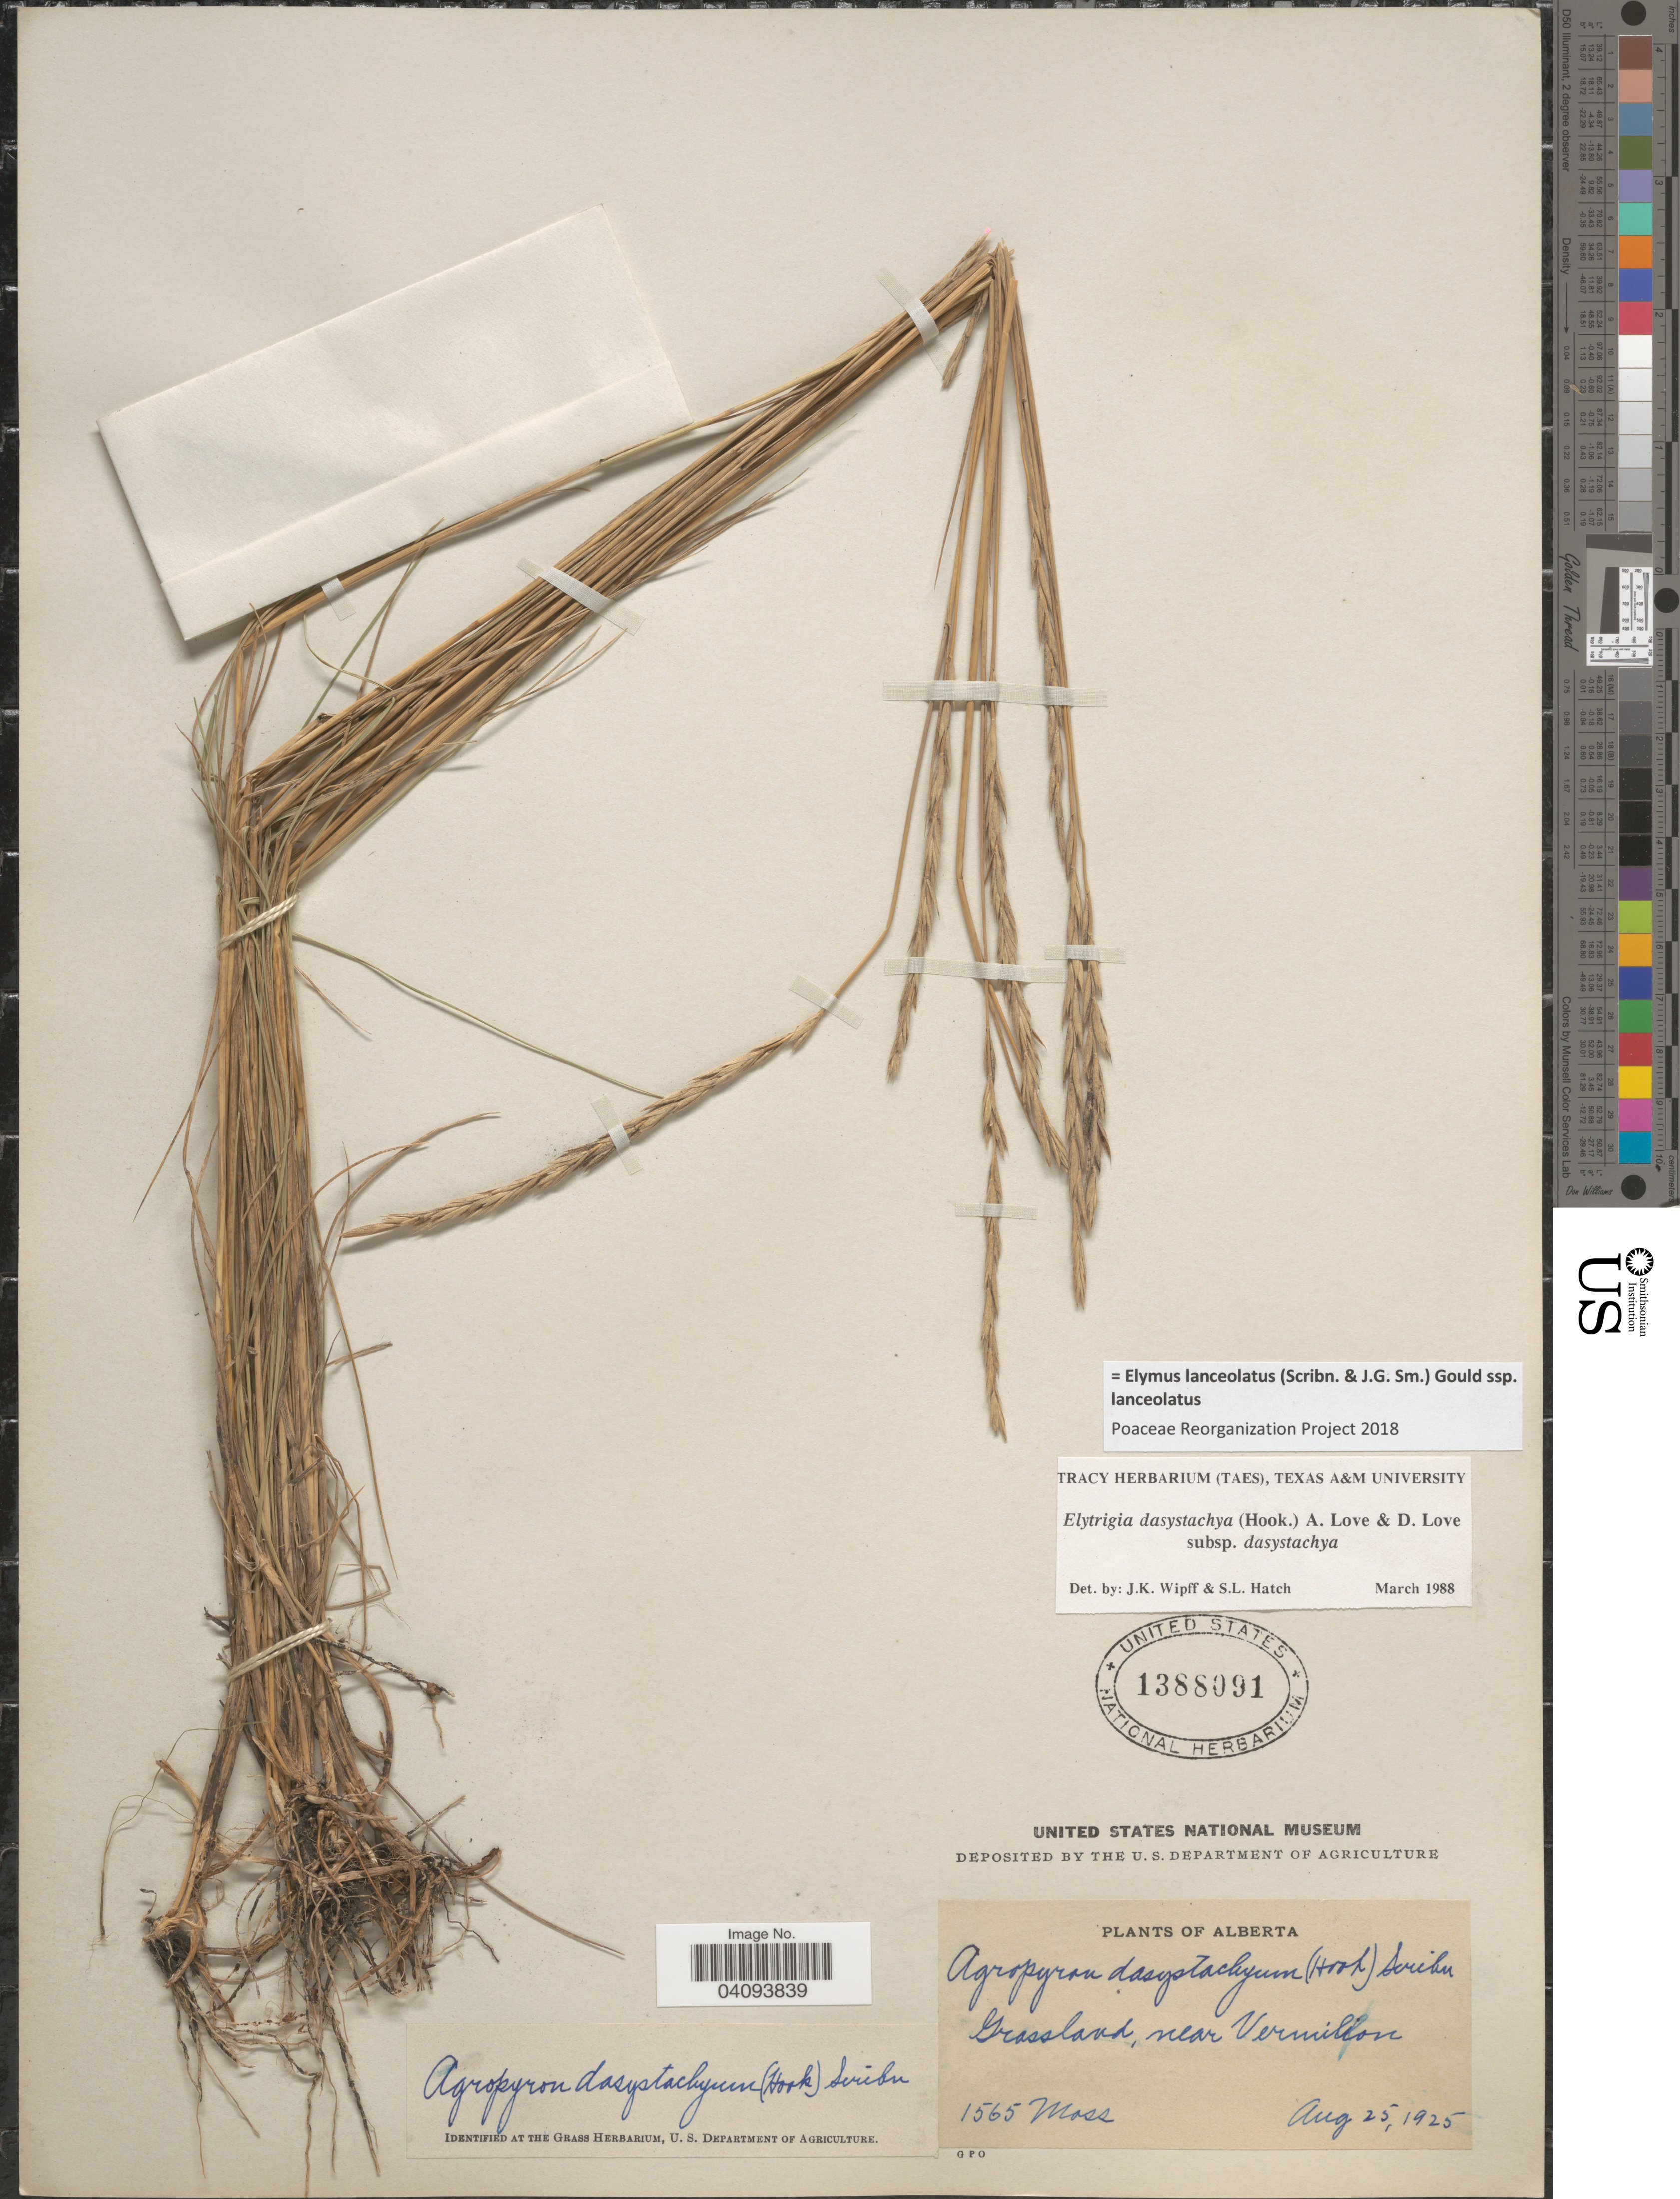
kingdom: Plantae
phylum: Tracheophyta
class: Liliopsida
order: Poales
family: Poaceae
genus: Elymus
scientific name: Elymus lanceolatus subsp. lanceolatus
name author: (Scribn. & J.G. Sm.) Gould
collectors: M. B. Moss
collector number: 1565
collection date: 1925-08-25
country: Canada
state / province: Alberta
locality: Grassland, near Vermilion.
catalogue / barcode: US 1388091